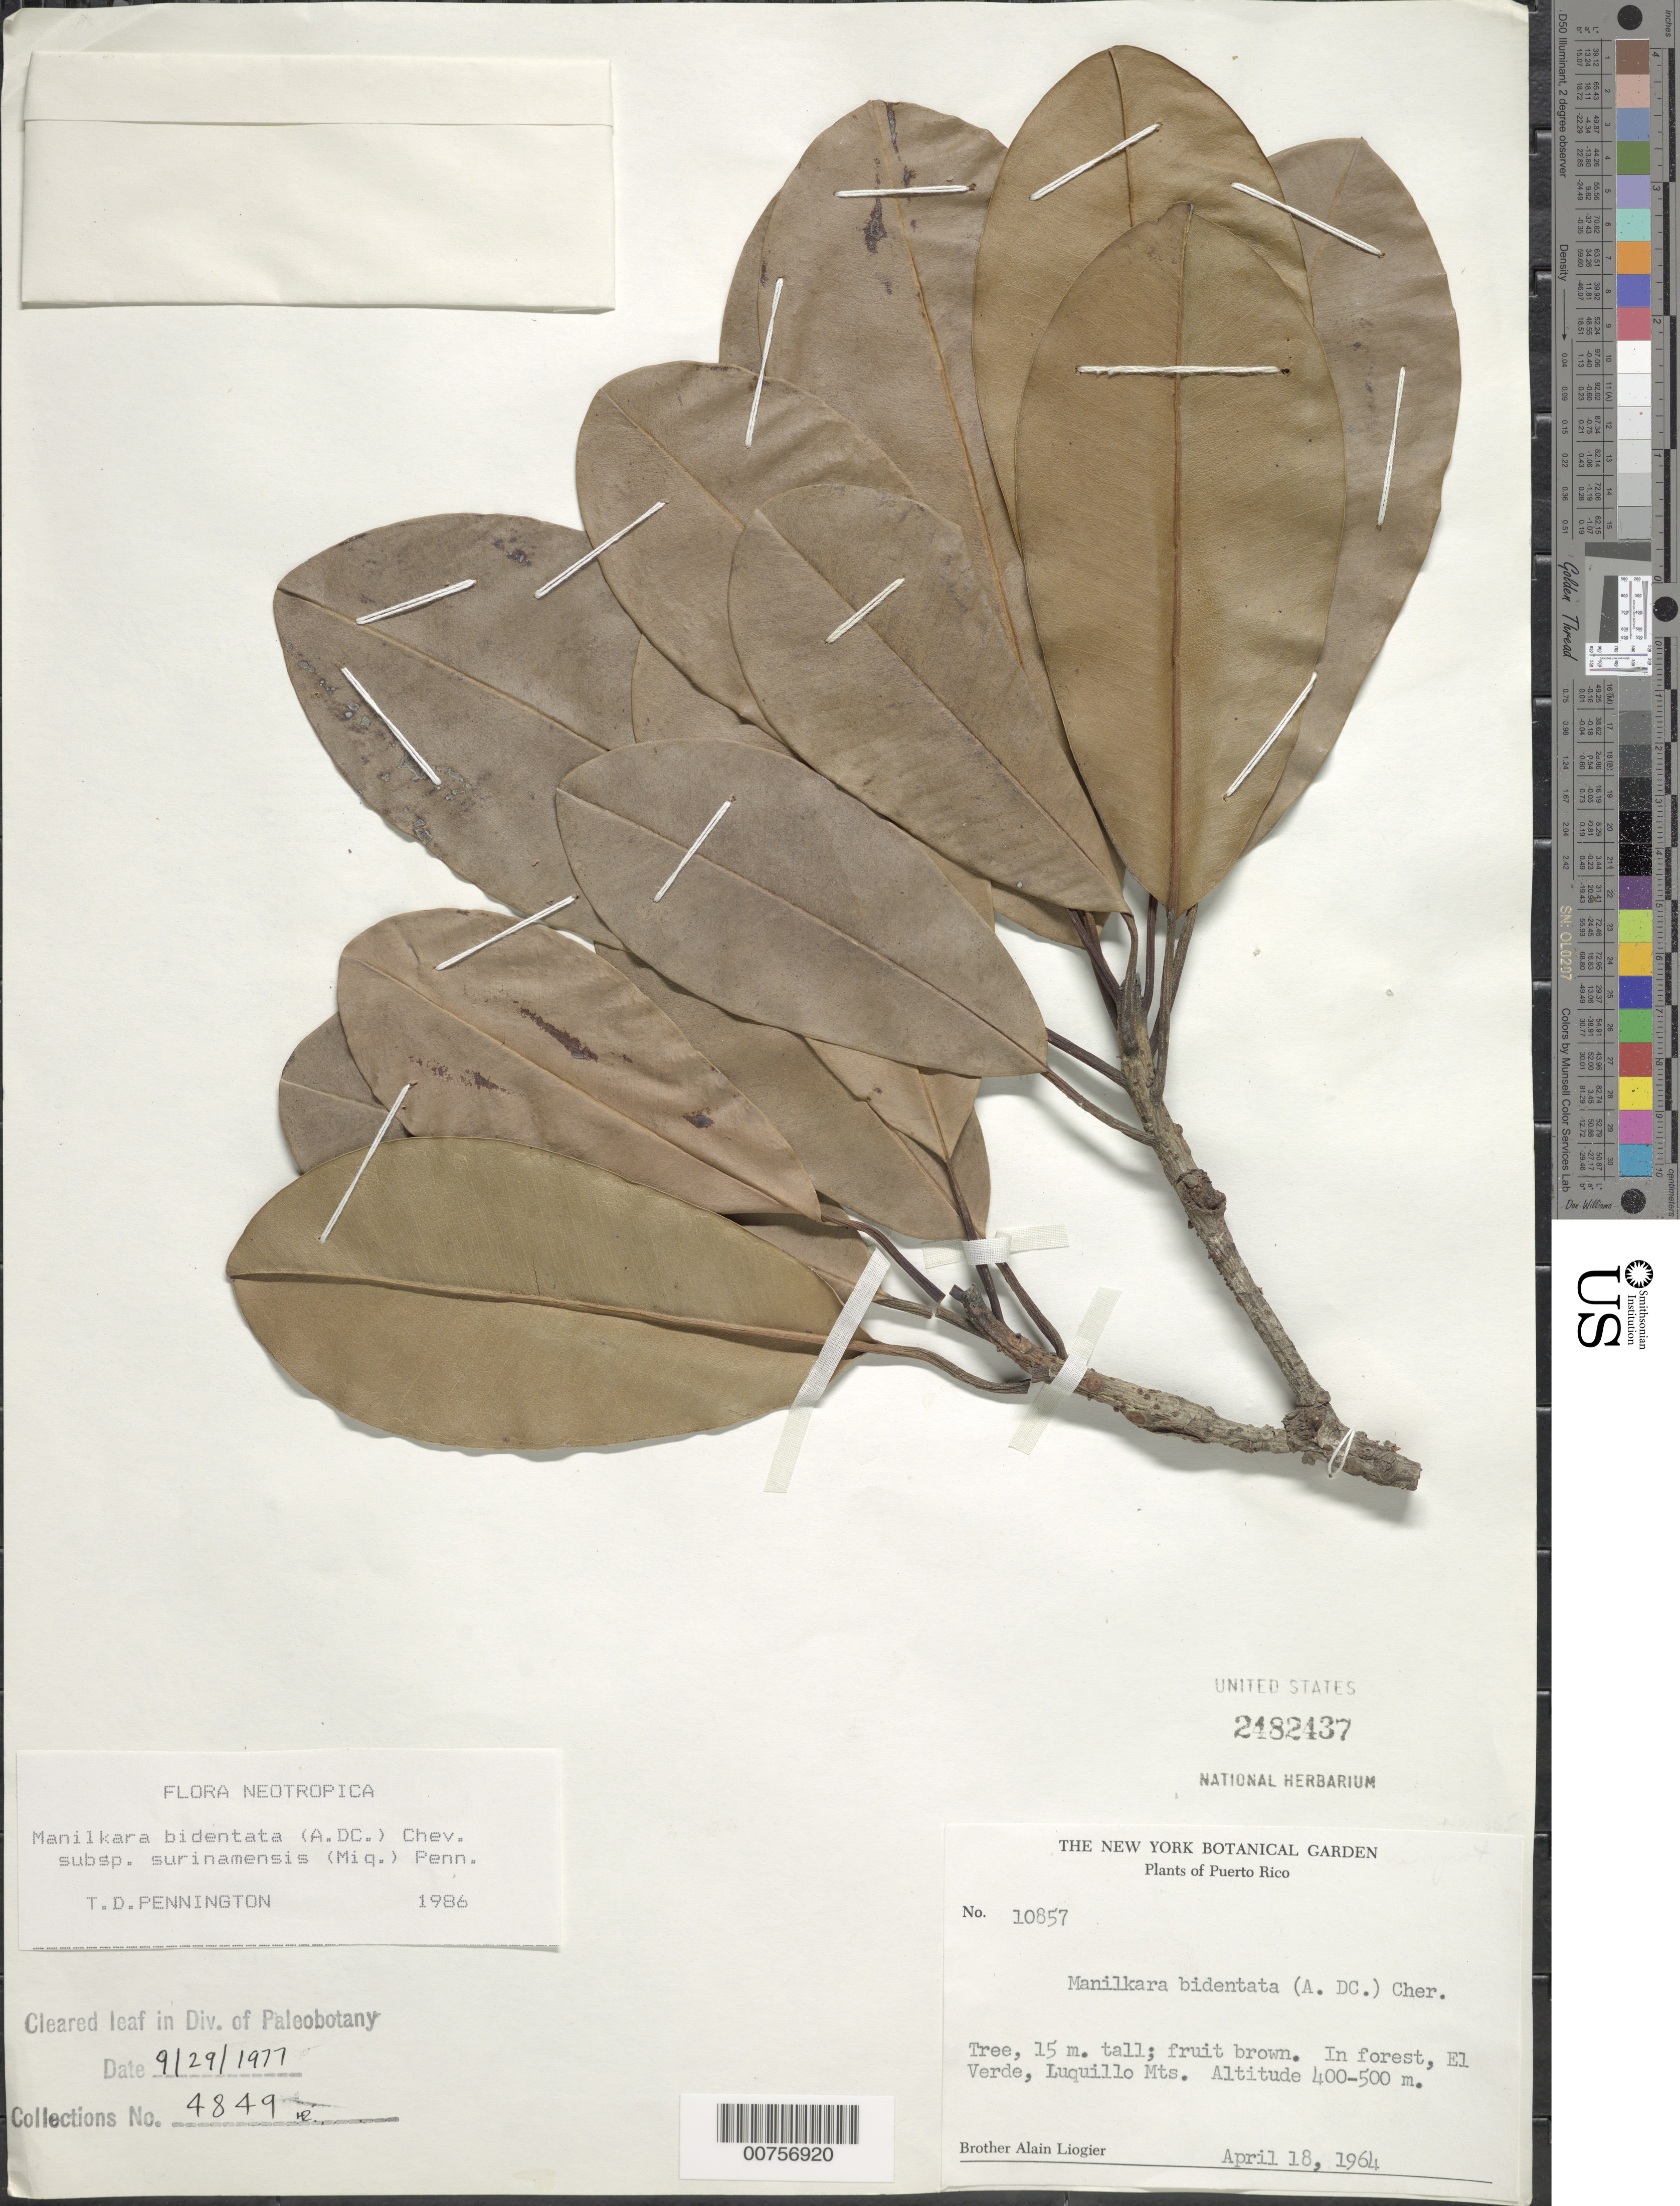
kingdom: Plantae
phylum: Tracheophyta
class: Magnoliopsida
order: Ericales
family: Sapotaceae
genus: Manilkara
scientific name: Manilkara bidentata subsp. surinamensis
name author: (Miq.) T.D. Penn.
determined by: Pennington, T. D., (K)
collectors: A. H. Liogier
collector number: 10857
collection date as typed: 18 Apr 1964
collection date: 1964-04-18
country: Puerto Rico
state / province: Luquillo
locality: El Verde, Luquillo Mts.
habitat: In forest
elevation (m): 400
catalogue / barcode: US 2482437